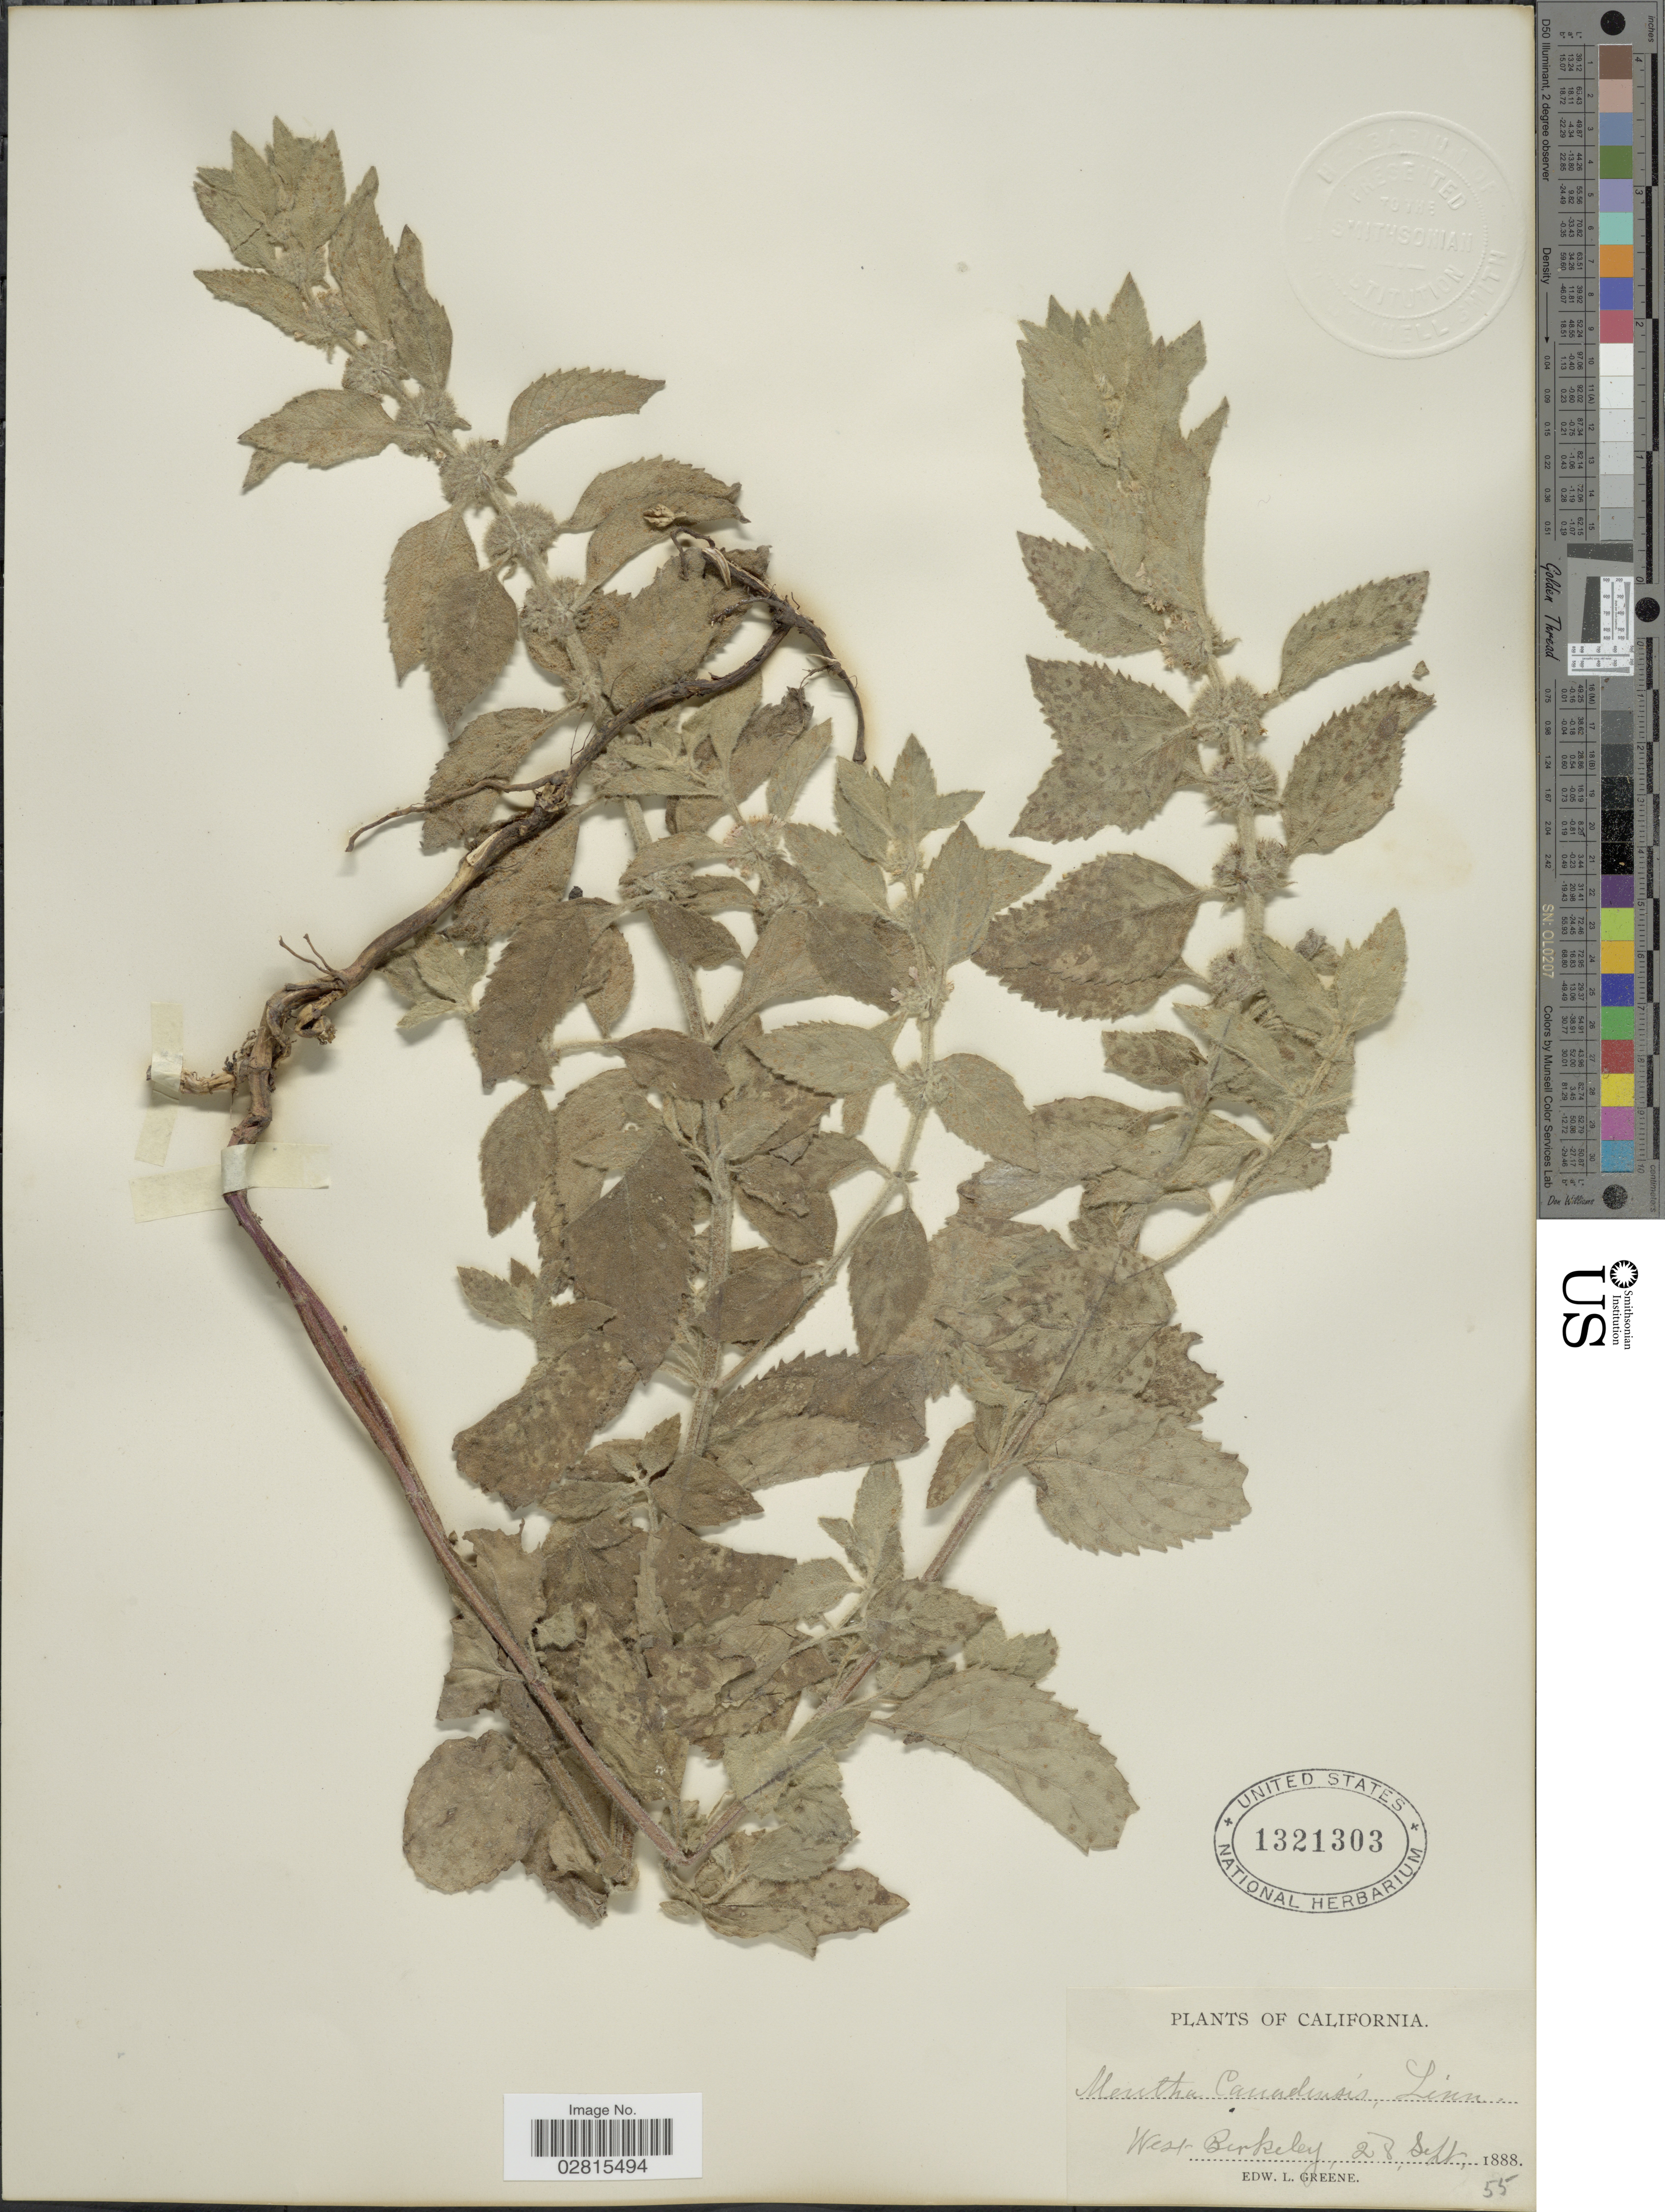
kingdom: Plantae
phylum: Tracheophyta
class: Magnoliopsida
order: Lamiales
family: Lamiaceae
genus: Mentha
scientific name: Mentha canadensis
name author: L.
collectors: E. L. Greene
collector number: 55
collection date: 1888-09-28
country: United States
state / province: California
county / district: Alameda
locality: West Berkeley.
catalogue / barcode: US 1321303